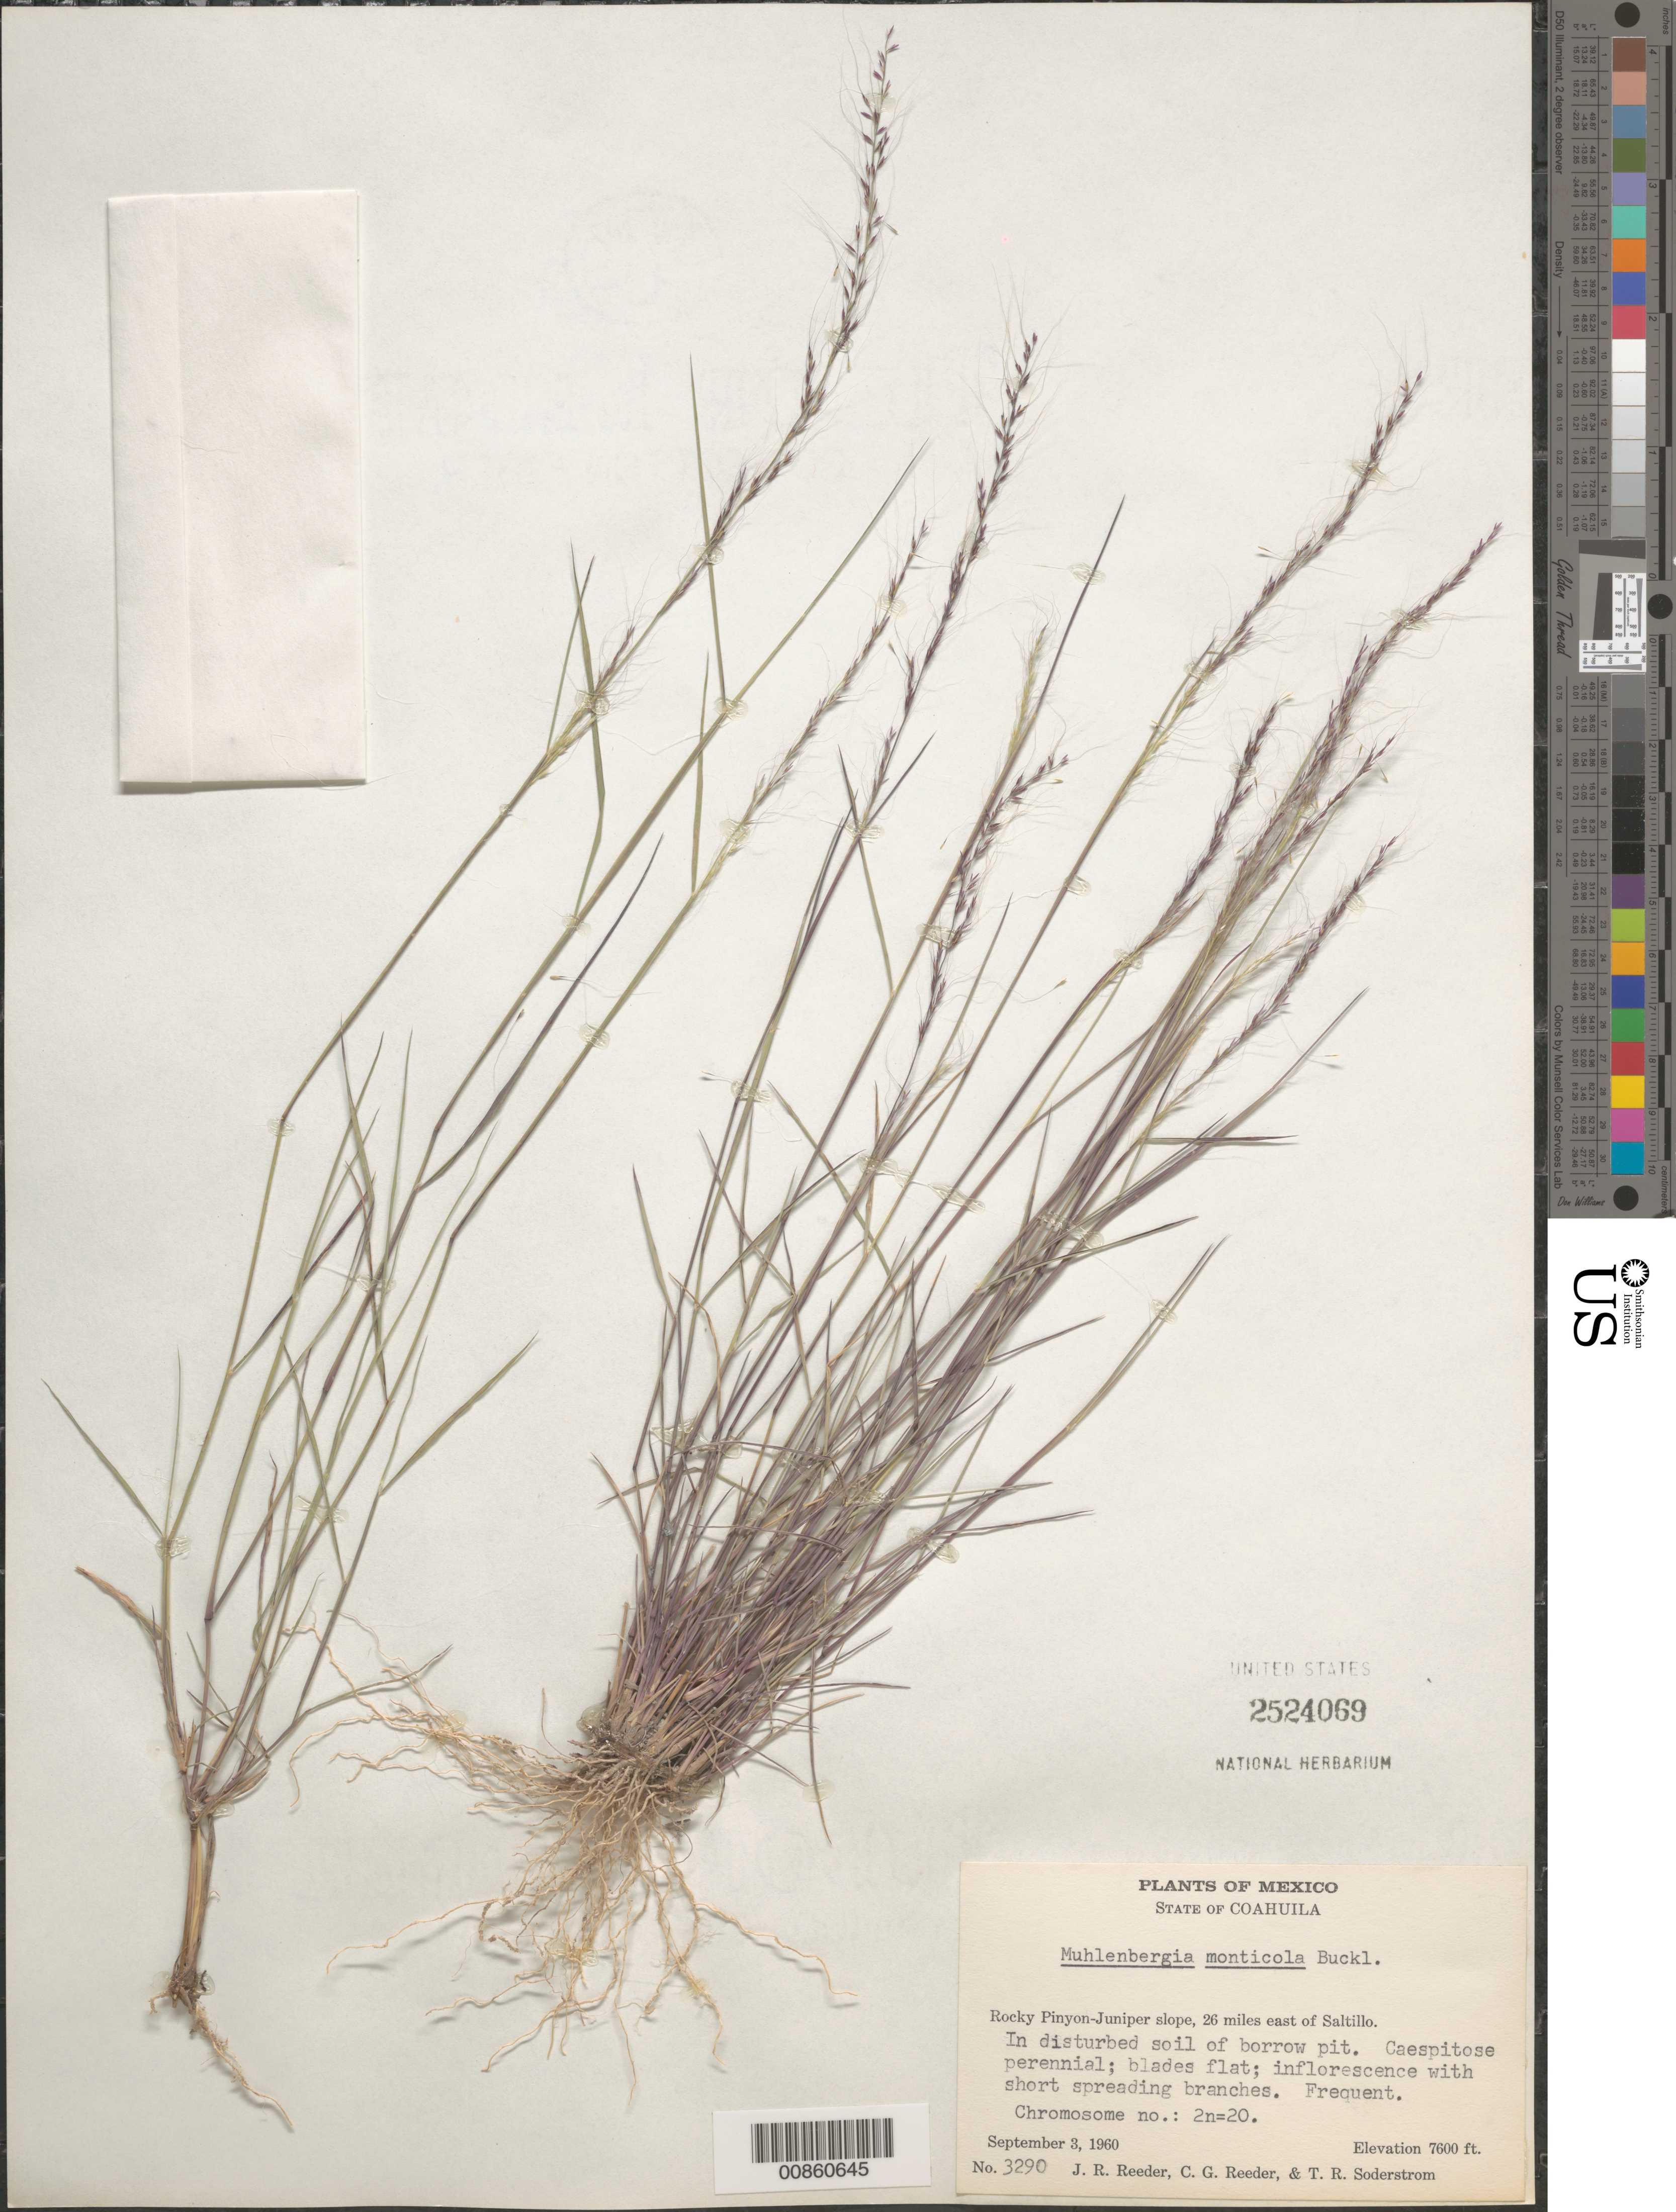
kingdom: Plantae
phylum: Tracheophyta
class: Liliopsida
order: Poales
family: Poaceae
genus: Muhlenbergia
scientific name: Muhlenbergia monticola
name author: Buckley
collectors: J. R. Reeder & C. G. Reeder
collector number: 3290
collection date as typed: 03 Sep 1960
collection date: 1960-09-03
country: Mexico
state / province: Coahuila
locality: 26 mi E of Saltillo, Coah.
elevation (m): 2316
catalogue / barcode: US 2524069